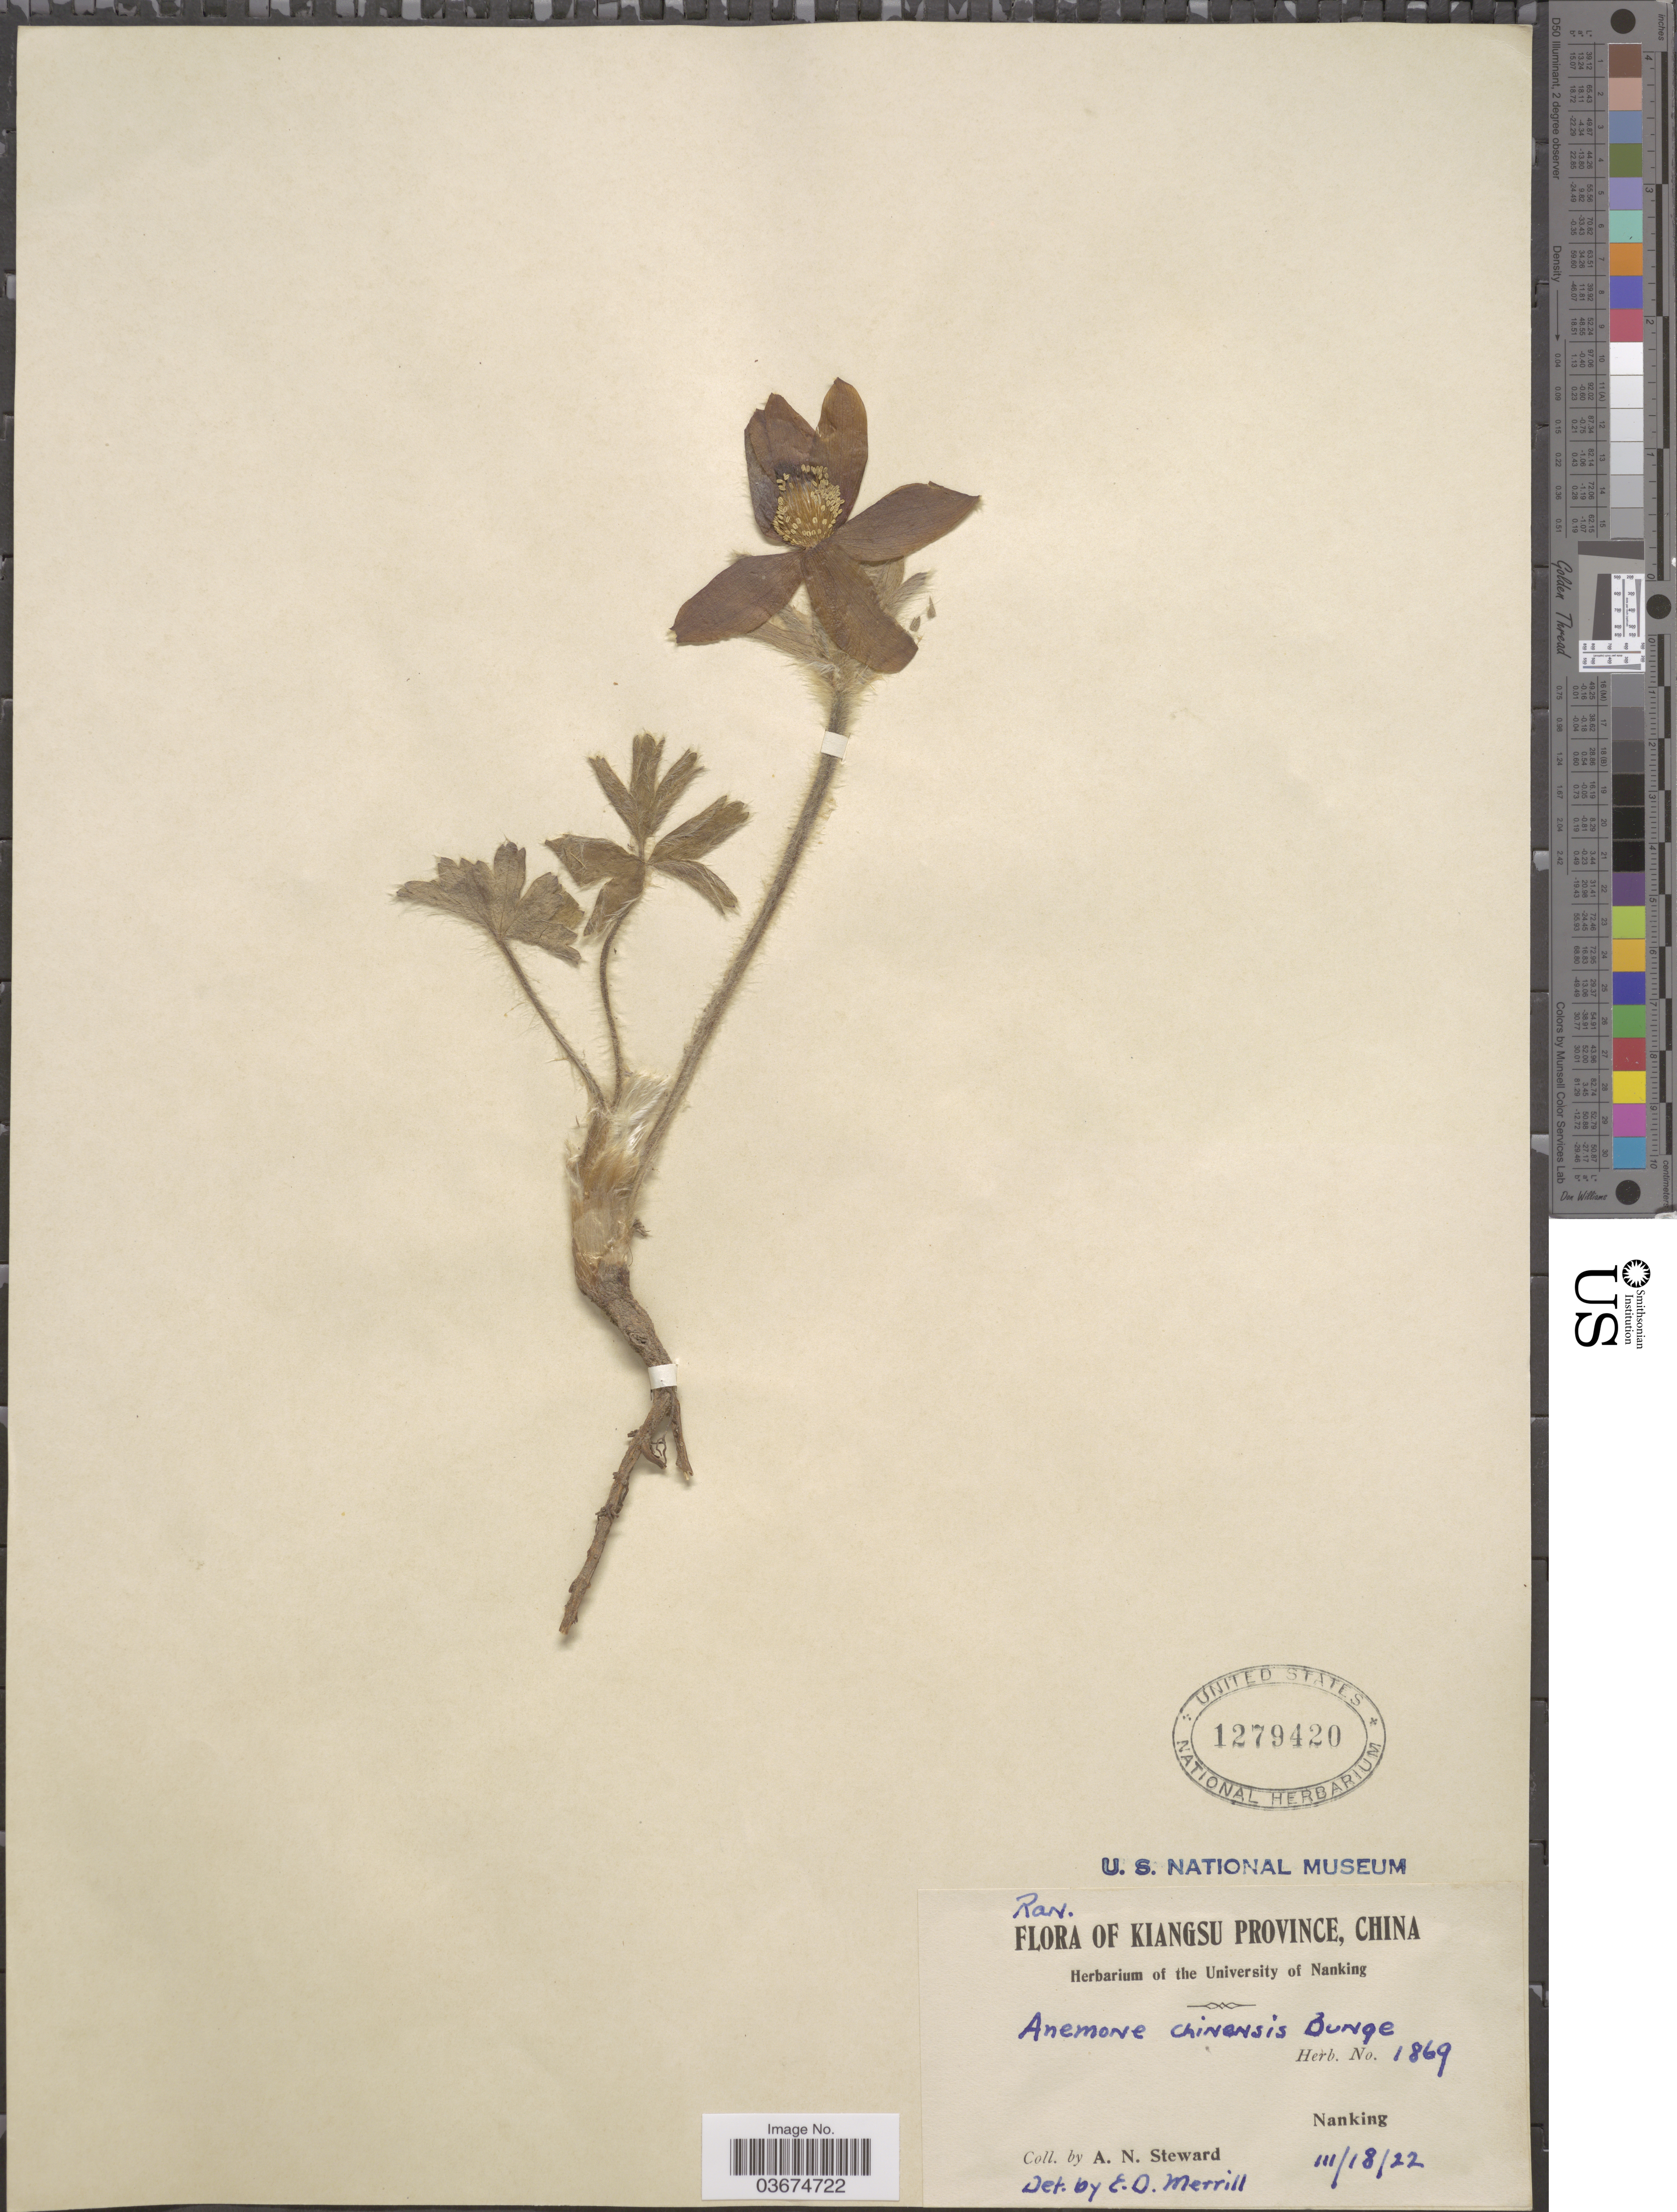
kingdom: Plantae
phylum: Tracheophyta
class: Magnoliopsida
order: Ranunculales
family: Ranunculaceae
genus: Pulsatilla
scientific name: Pulsatilla chinensis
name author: (Bunge) Regel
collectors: A. N. Steward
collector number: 1869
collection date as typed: Transcribed d/m/y: 18/3/22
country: China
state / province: Jiangsu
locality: Kiangsu Province. Nanking.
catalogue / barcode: US 1279420